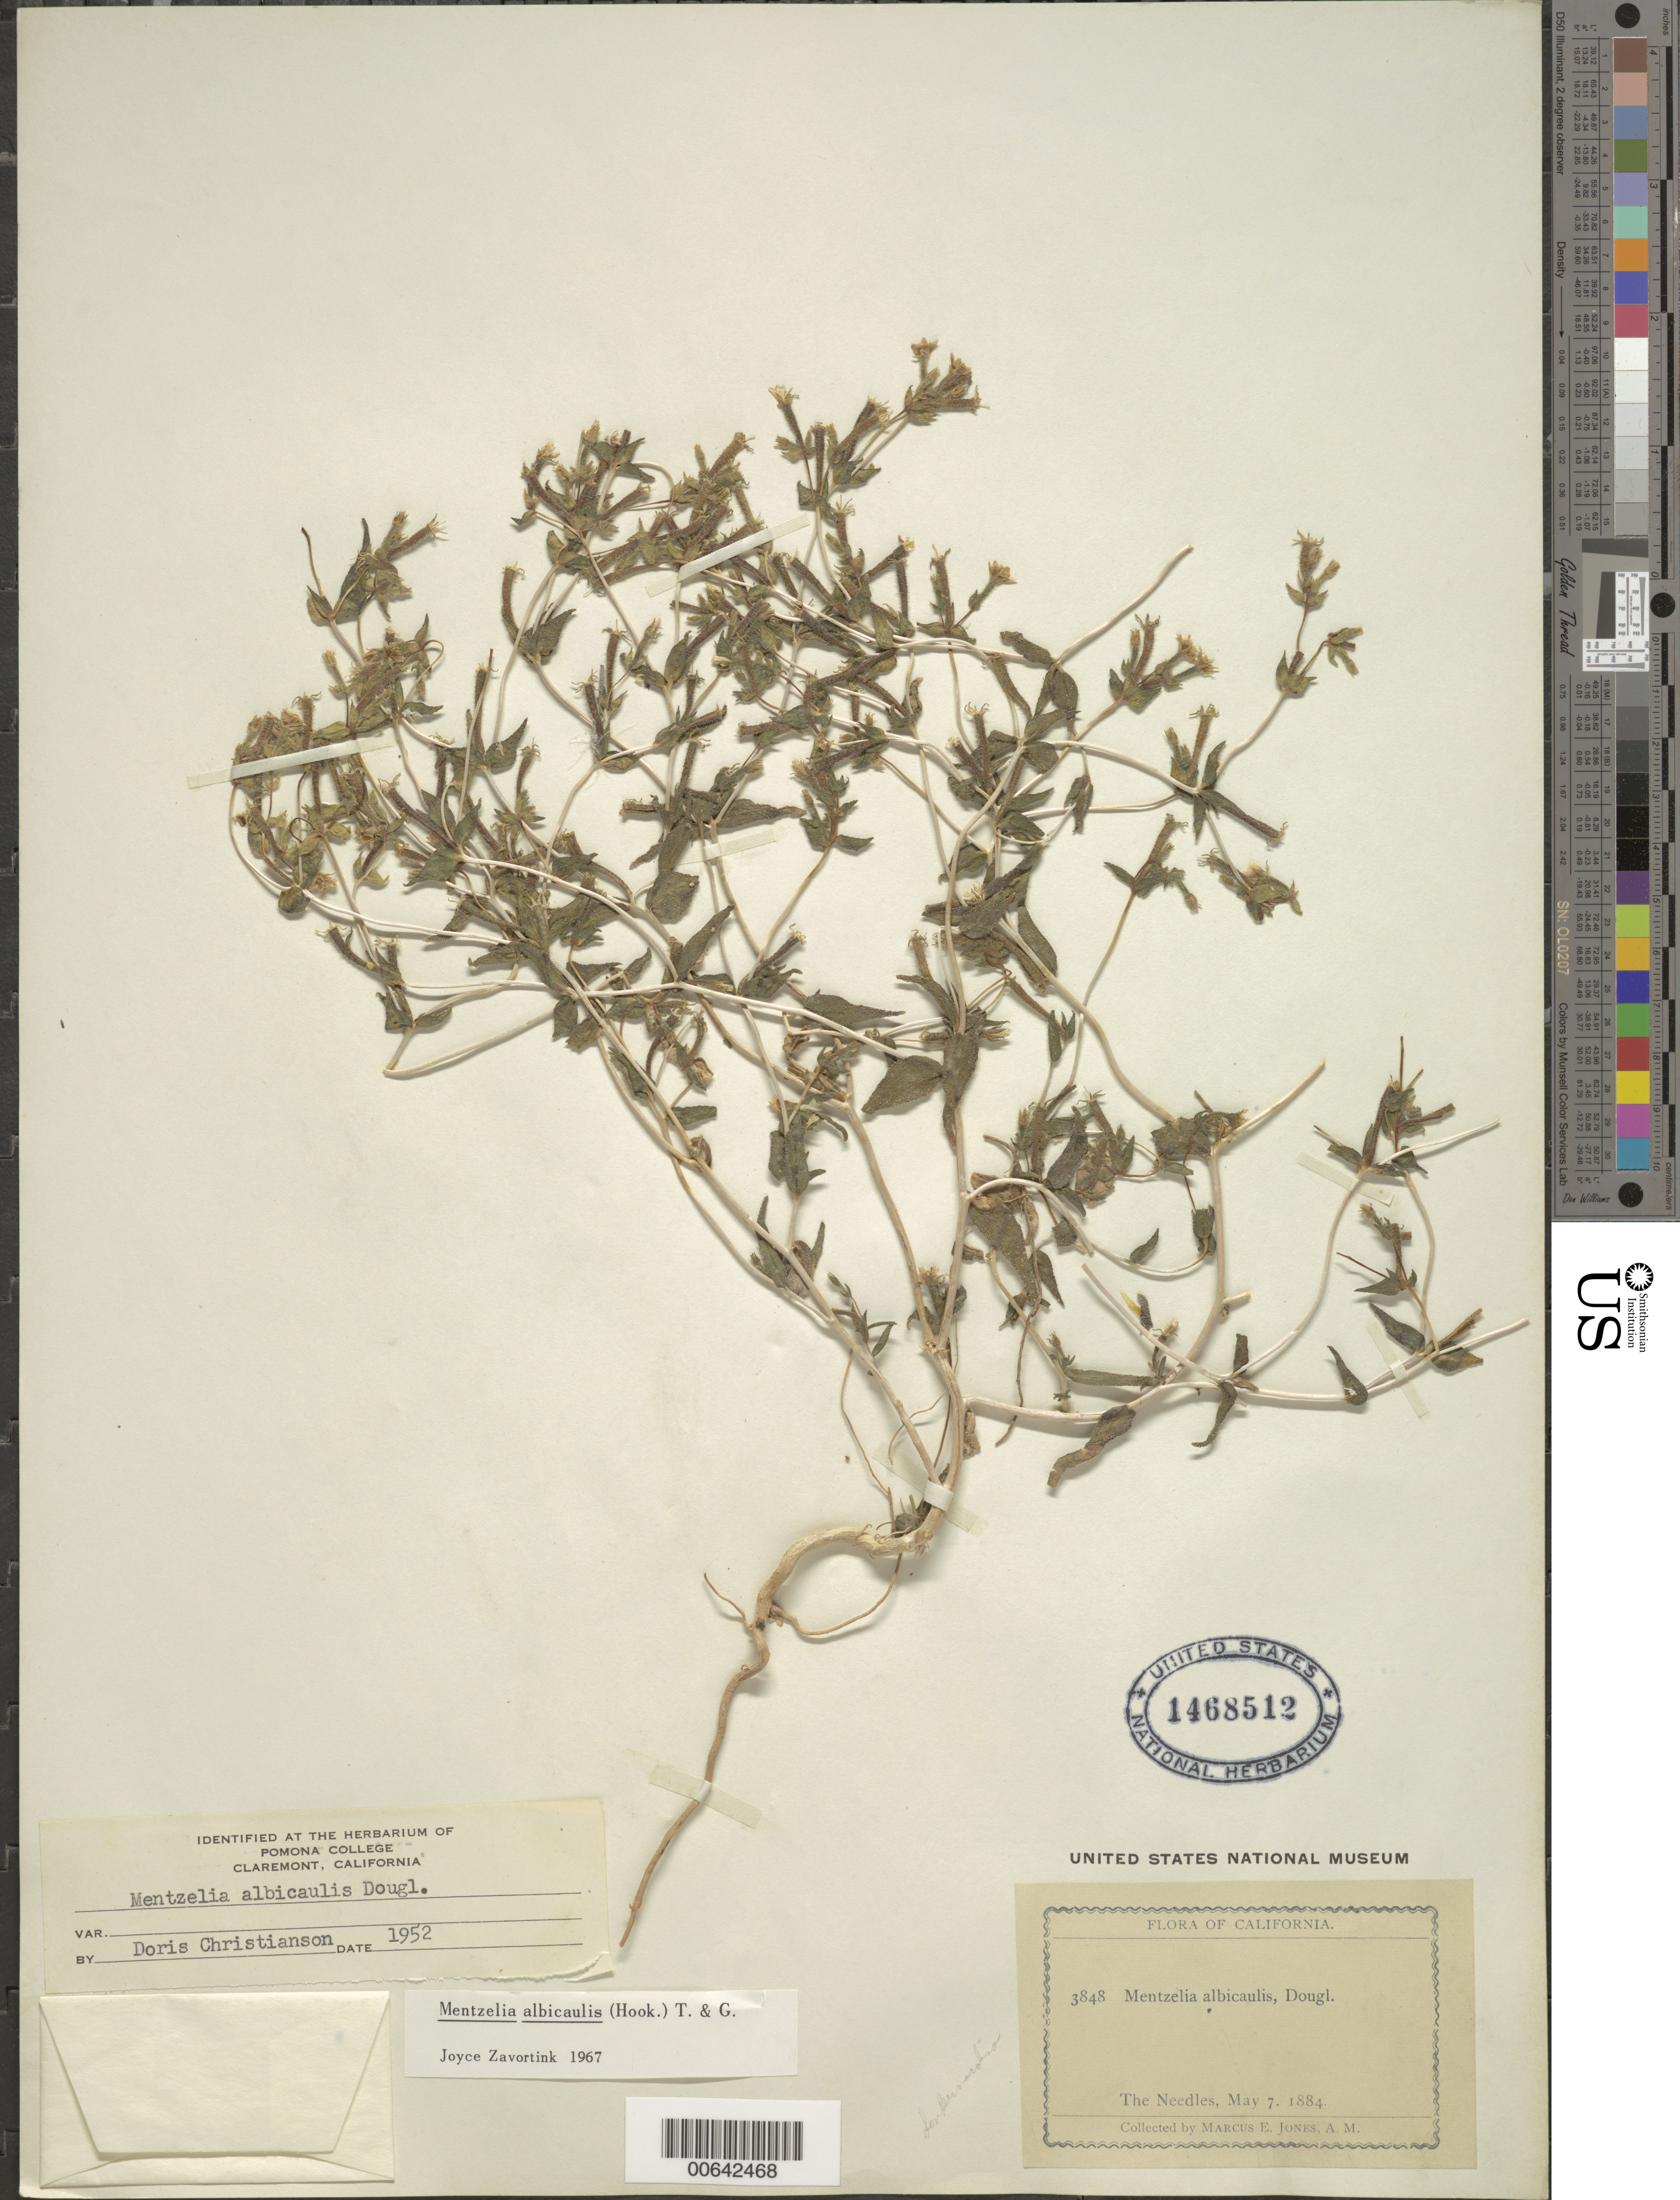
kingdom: Plantae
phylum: Tracheophyta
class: Magnoliopsida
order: Cornales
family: Loasaceae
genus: Mentzelia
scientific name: Mentzelia albicaulis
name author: (Douglas ex Hook.) Douglas ex Torr. & A. Gray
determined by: Zavortink, J. E.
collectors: M. E. Jones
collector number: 3848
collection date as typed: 07 May 1884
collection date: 1884-05-07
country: United States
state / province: California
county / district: San Bernardino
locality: The Needles.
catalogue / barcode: US 1468512